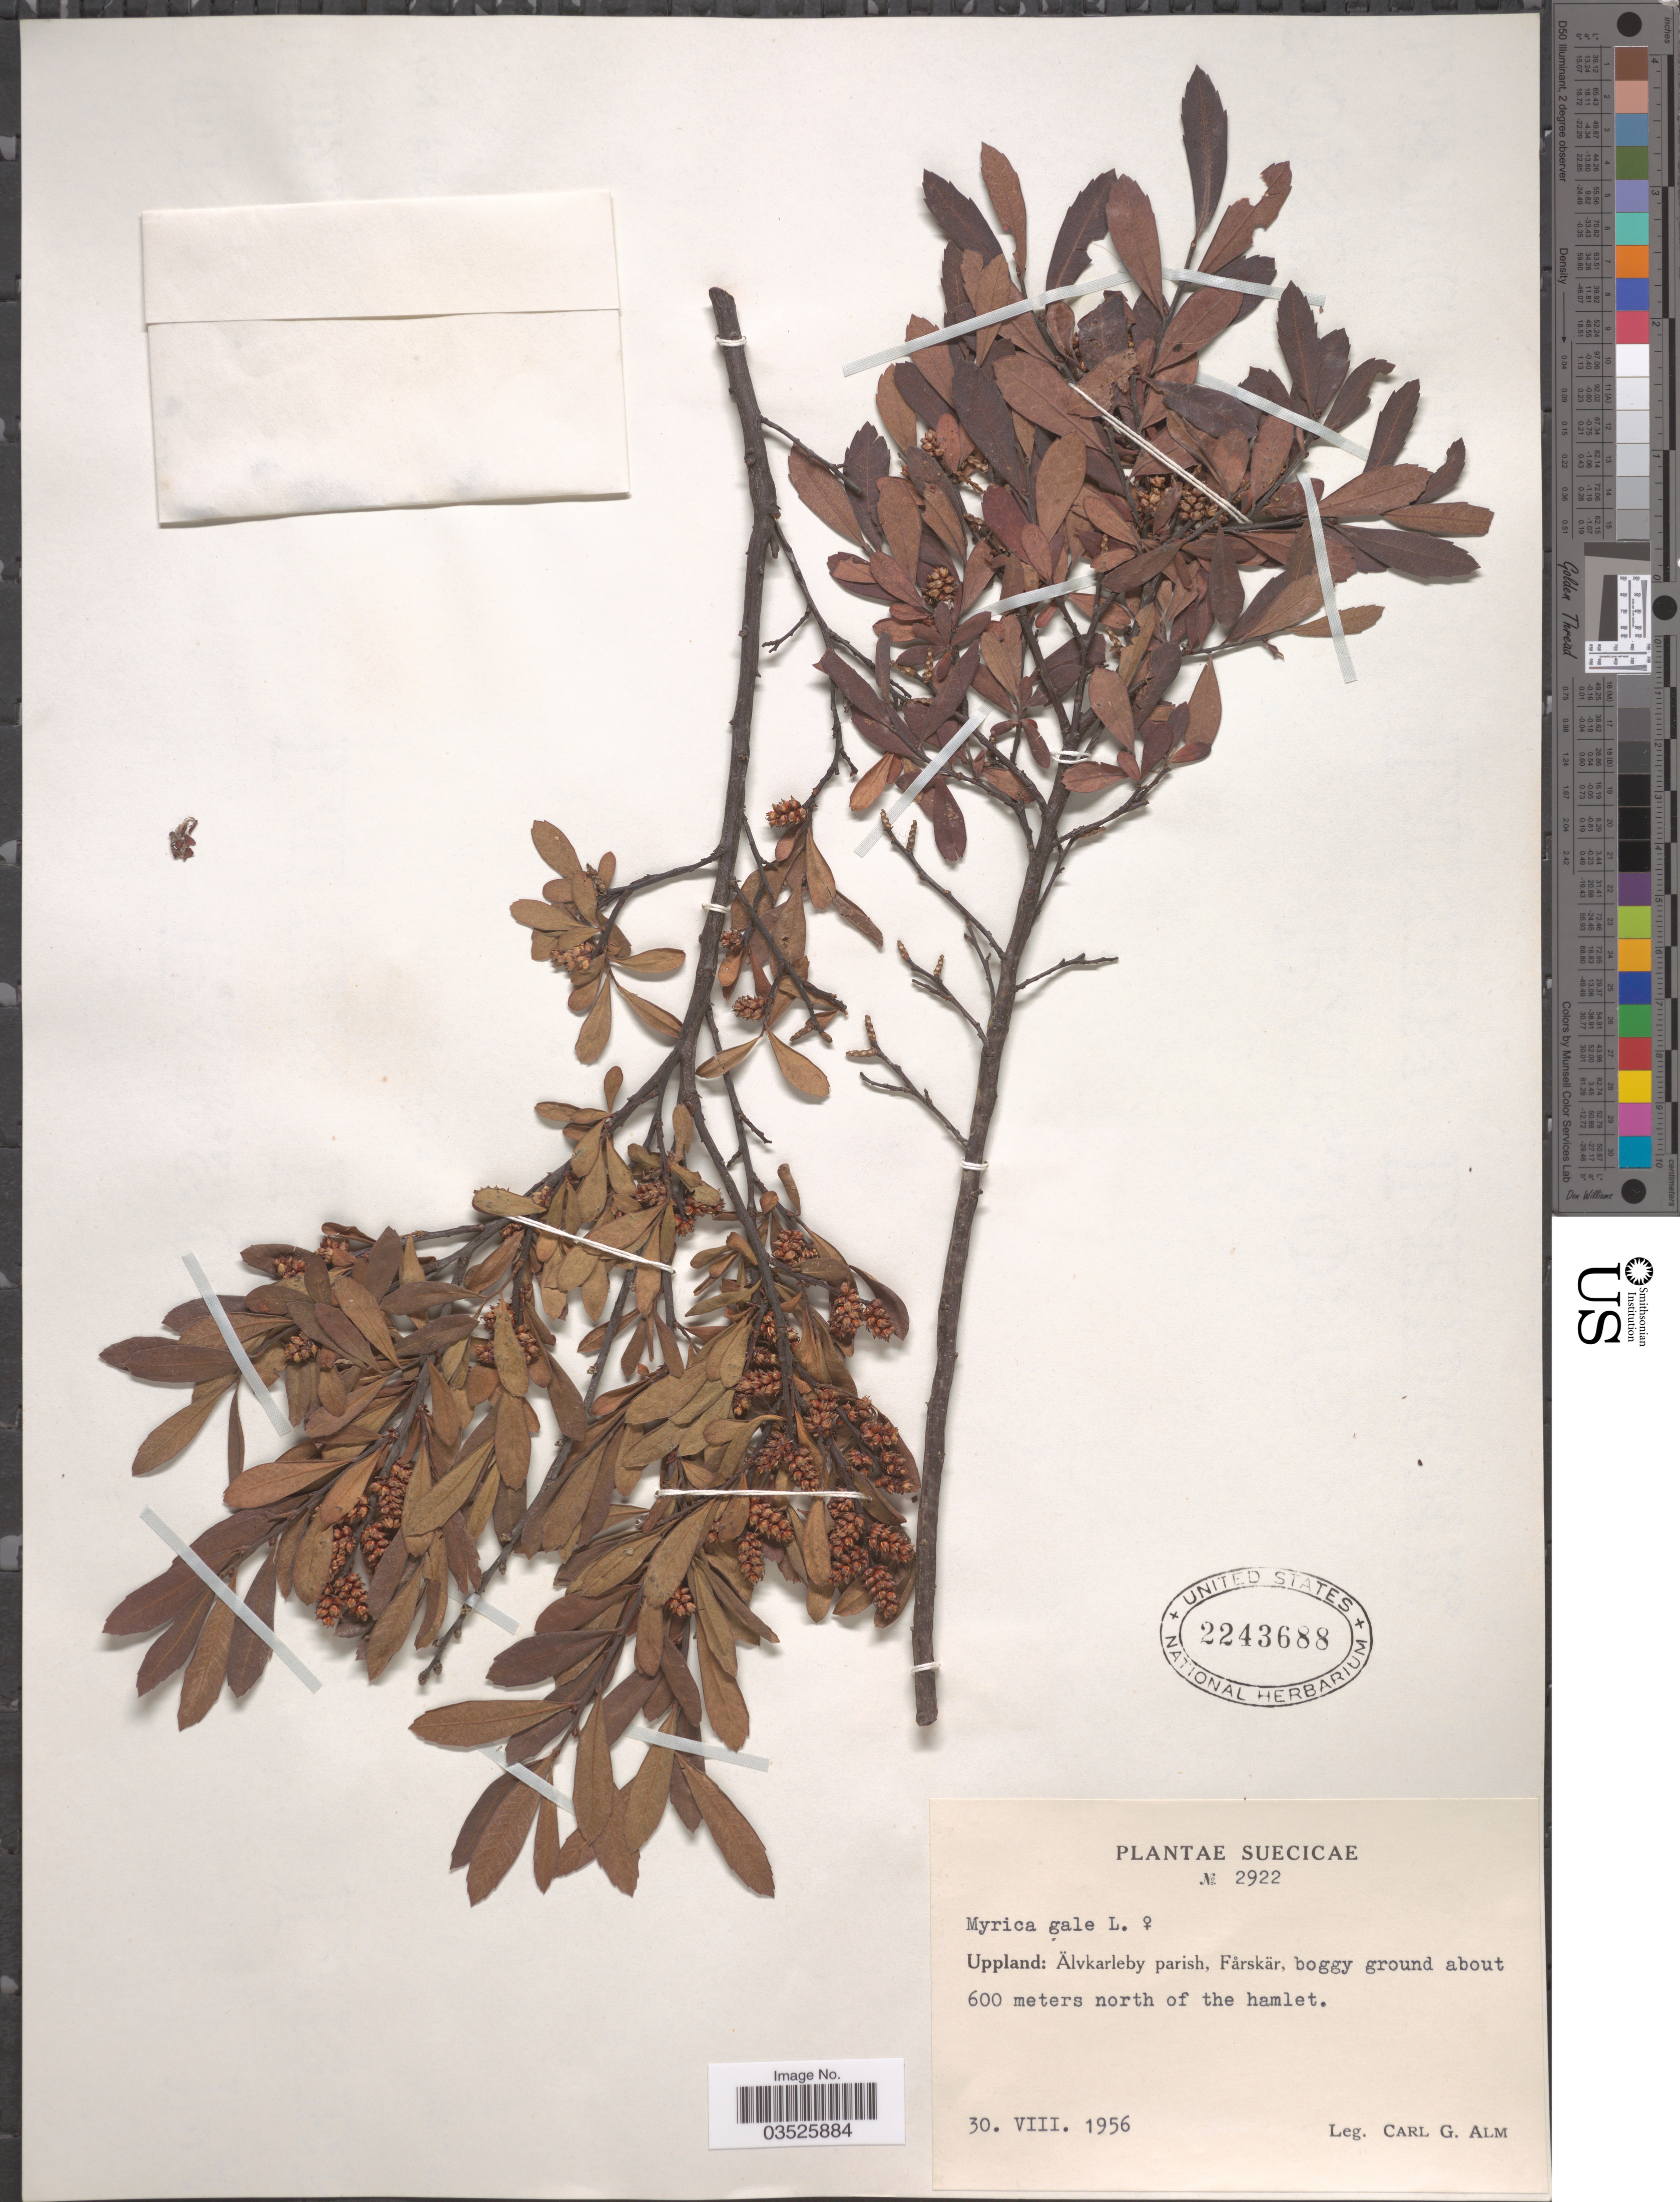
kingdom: Plantae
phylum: Tracheophyta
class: Magnoliopsida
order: Fagales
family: Myricaceae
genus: Myrica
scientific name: Myrica gale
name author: L.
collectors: C. G. Alm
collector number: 2922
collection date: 1956-08-30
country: Sweden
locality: Suecicae. Uppland: Älvkarleby parish, Fårskär, boggy ground about 600 meters north of the hamlet.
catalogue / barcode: US 2243688